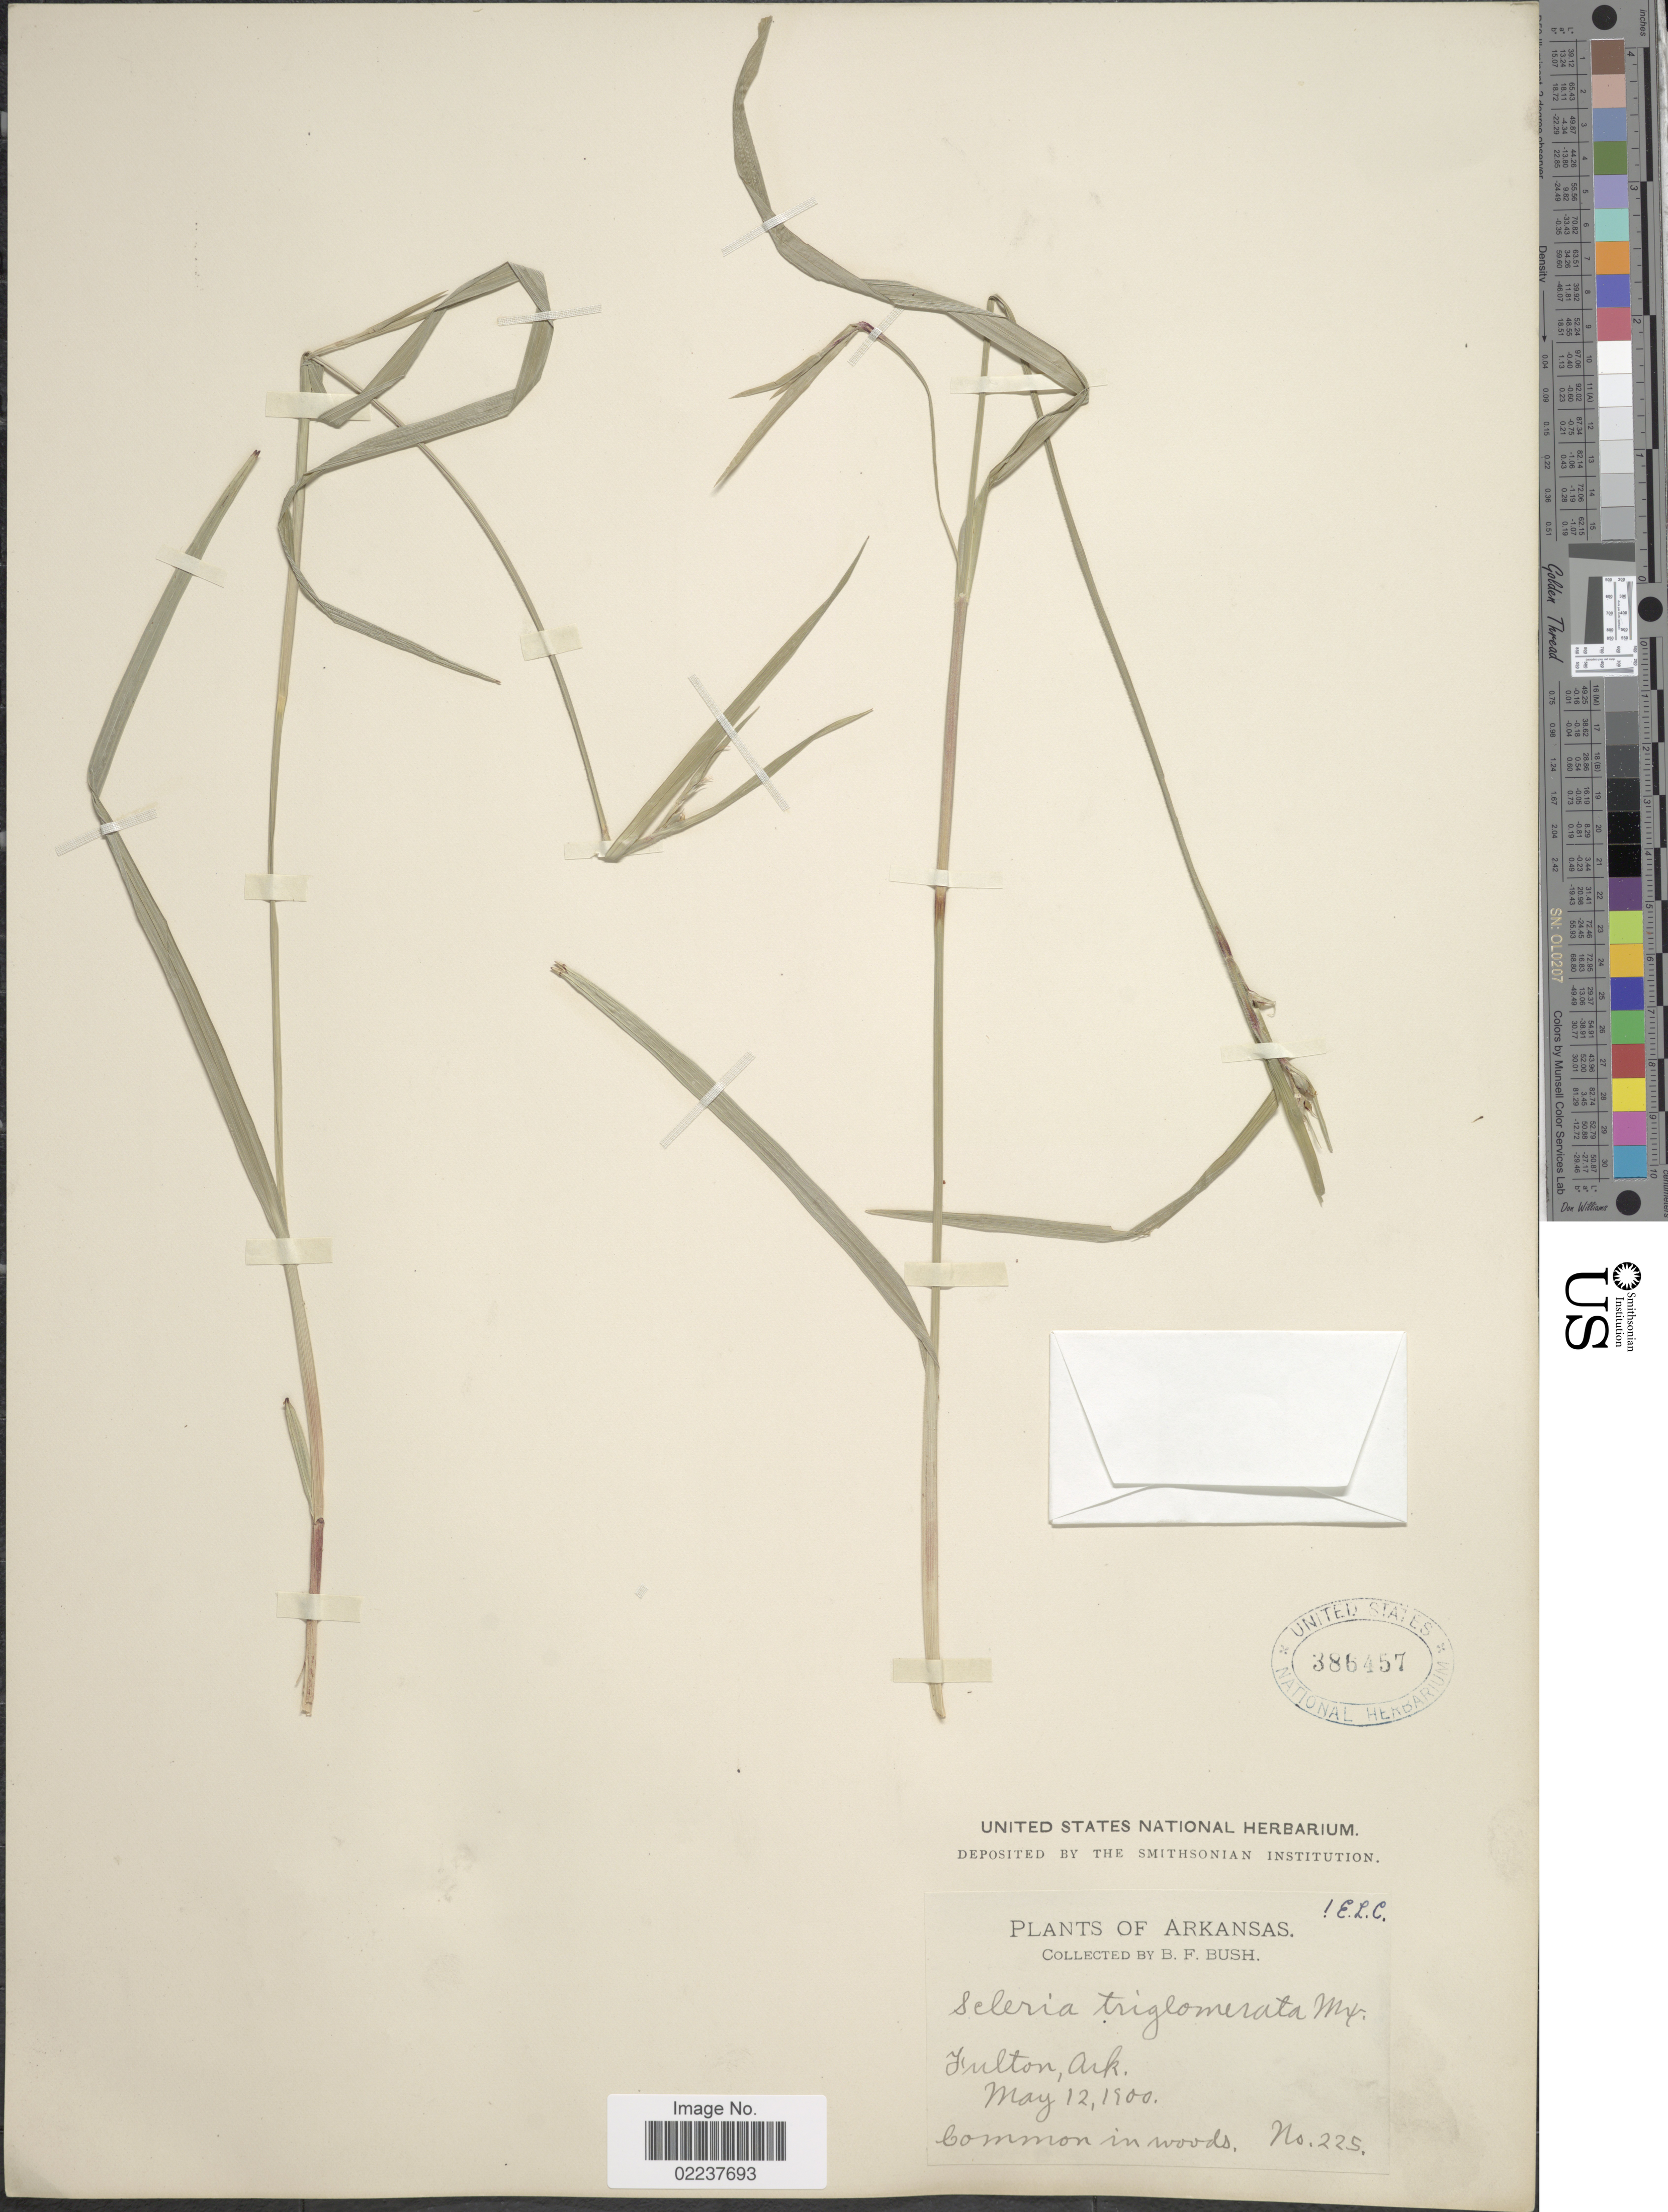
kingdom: Plantae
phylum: Tracheophyta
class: Liliopsida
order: Poales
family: Cyperaceae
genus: Scleria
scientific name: Scleria triglomerata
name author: Michx.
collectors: B. F. Bush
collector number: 225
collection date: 1900-05-12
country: United States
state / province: Arkansas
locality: Fulton, Ark.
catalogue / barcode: US 386457